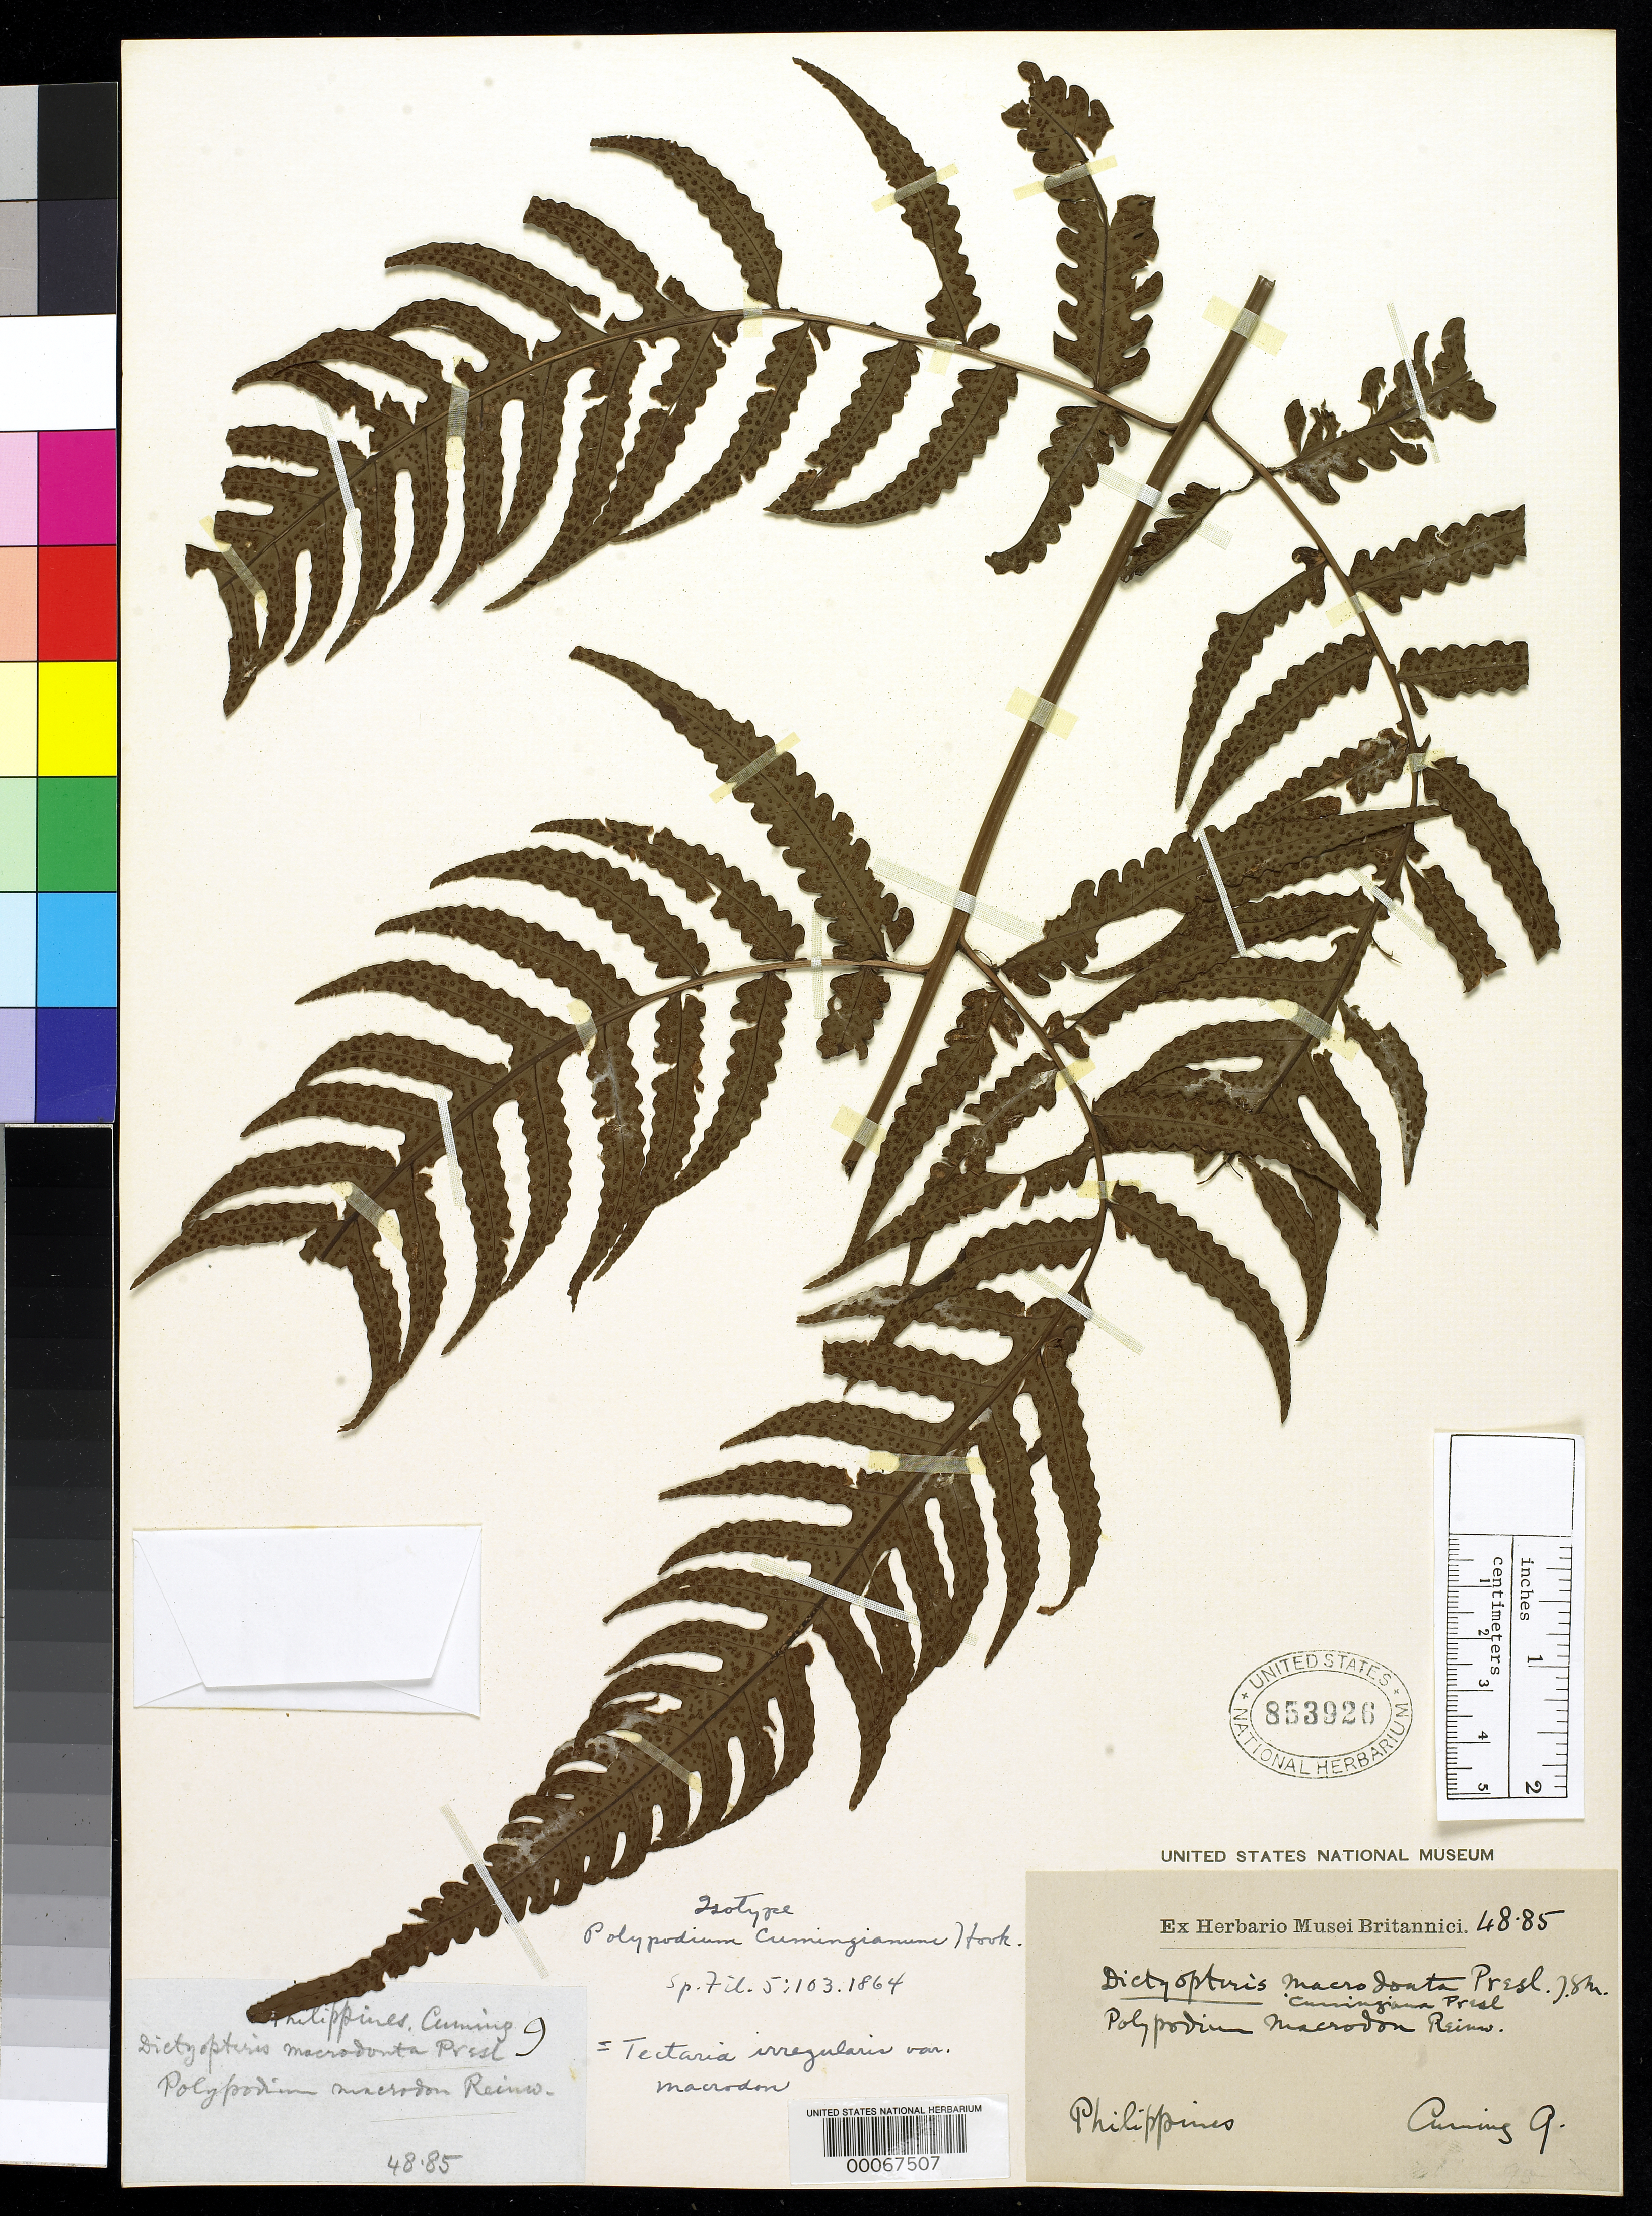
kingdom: Plantae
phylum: Tracheophyta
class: Polypodiopsida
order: Polypodiales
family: Polypodiaceae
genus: Polypodium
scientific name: Polypodium cumingianum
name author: Hook.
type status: Type Collection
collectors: H. Cuming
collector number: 9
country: Philippines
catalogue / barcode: US 853926